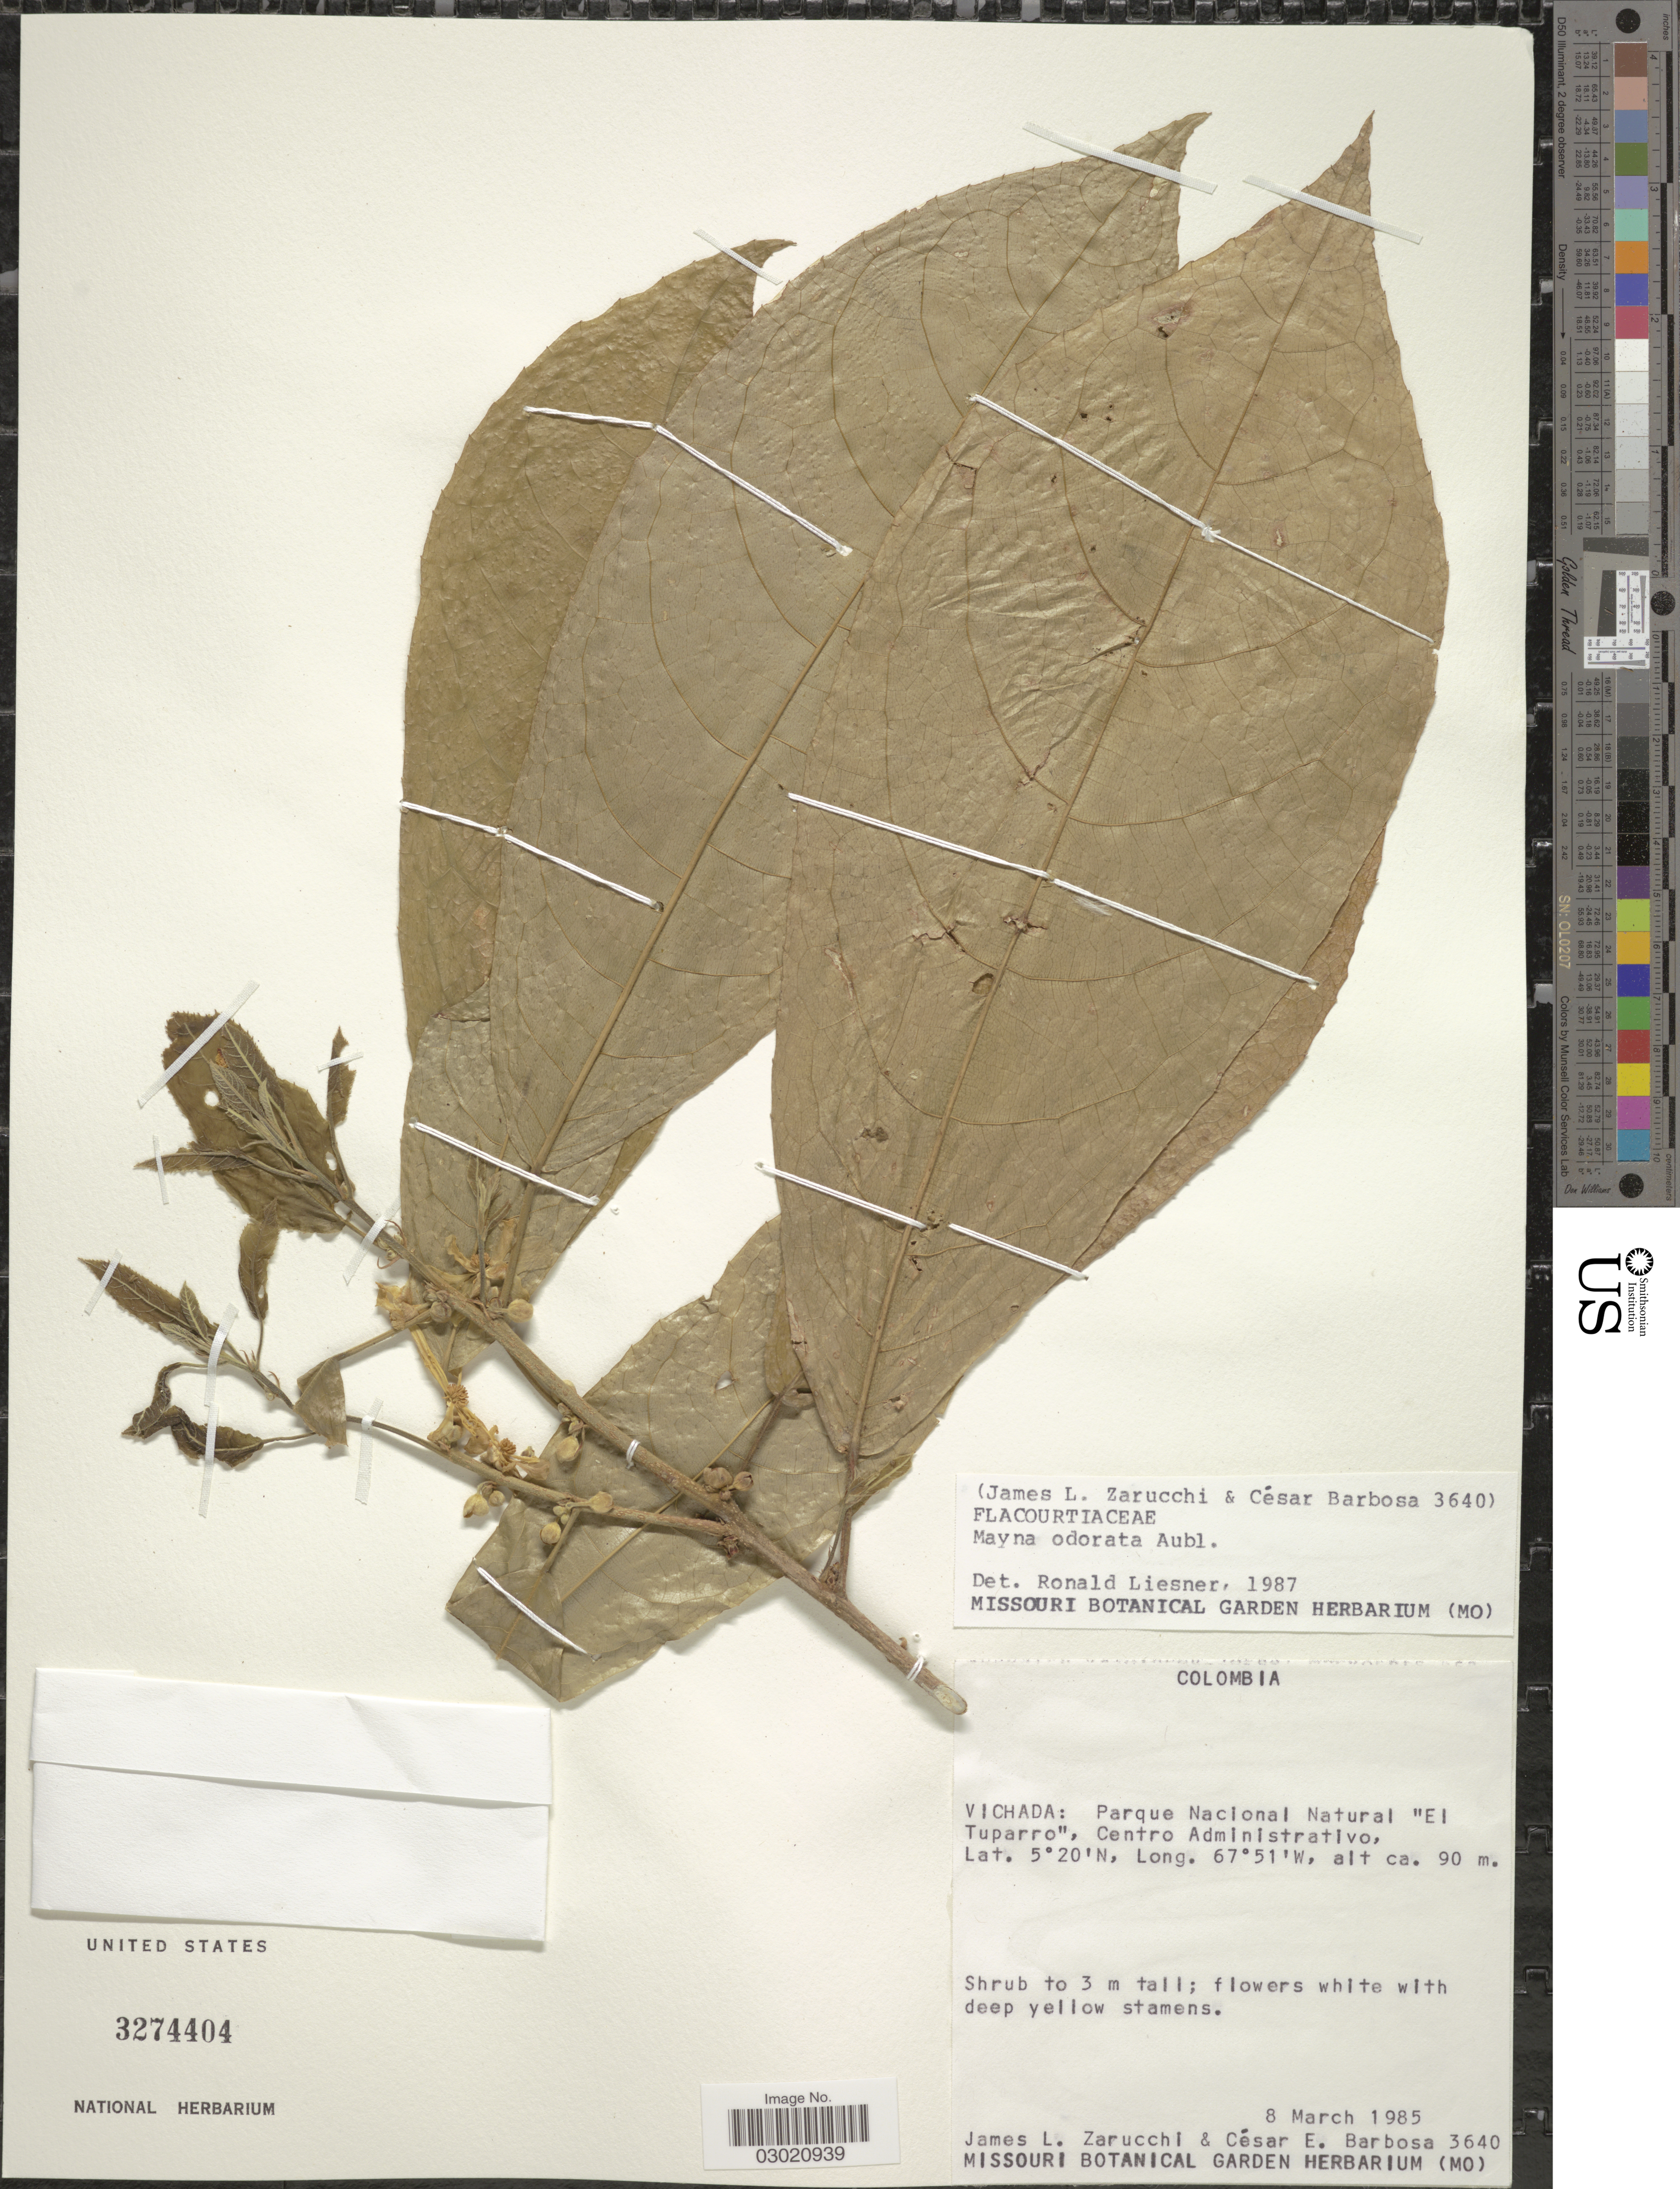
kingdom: Plantae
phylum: Tracheophyta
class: Magnoliopsida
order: Malpighiales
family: Achariaceae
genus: Mayna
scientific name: Mayna odorata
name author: Aubl.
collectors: J. L. Zarucchi & C. E. Barbosa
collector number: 3640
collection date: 1985-03-08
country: Colombia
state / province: Vichada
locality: Parque Nacional Natural "El Tuparro", Centro Administrativo.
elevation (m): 90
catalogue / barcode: US 3274404